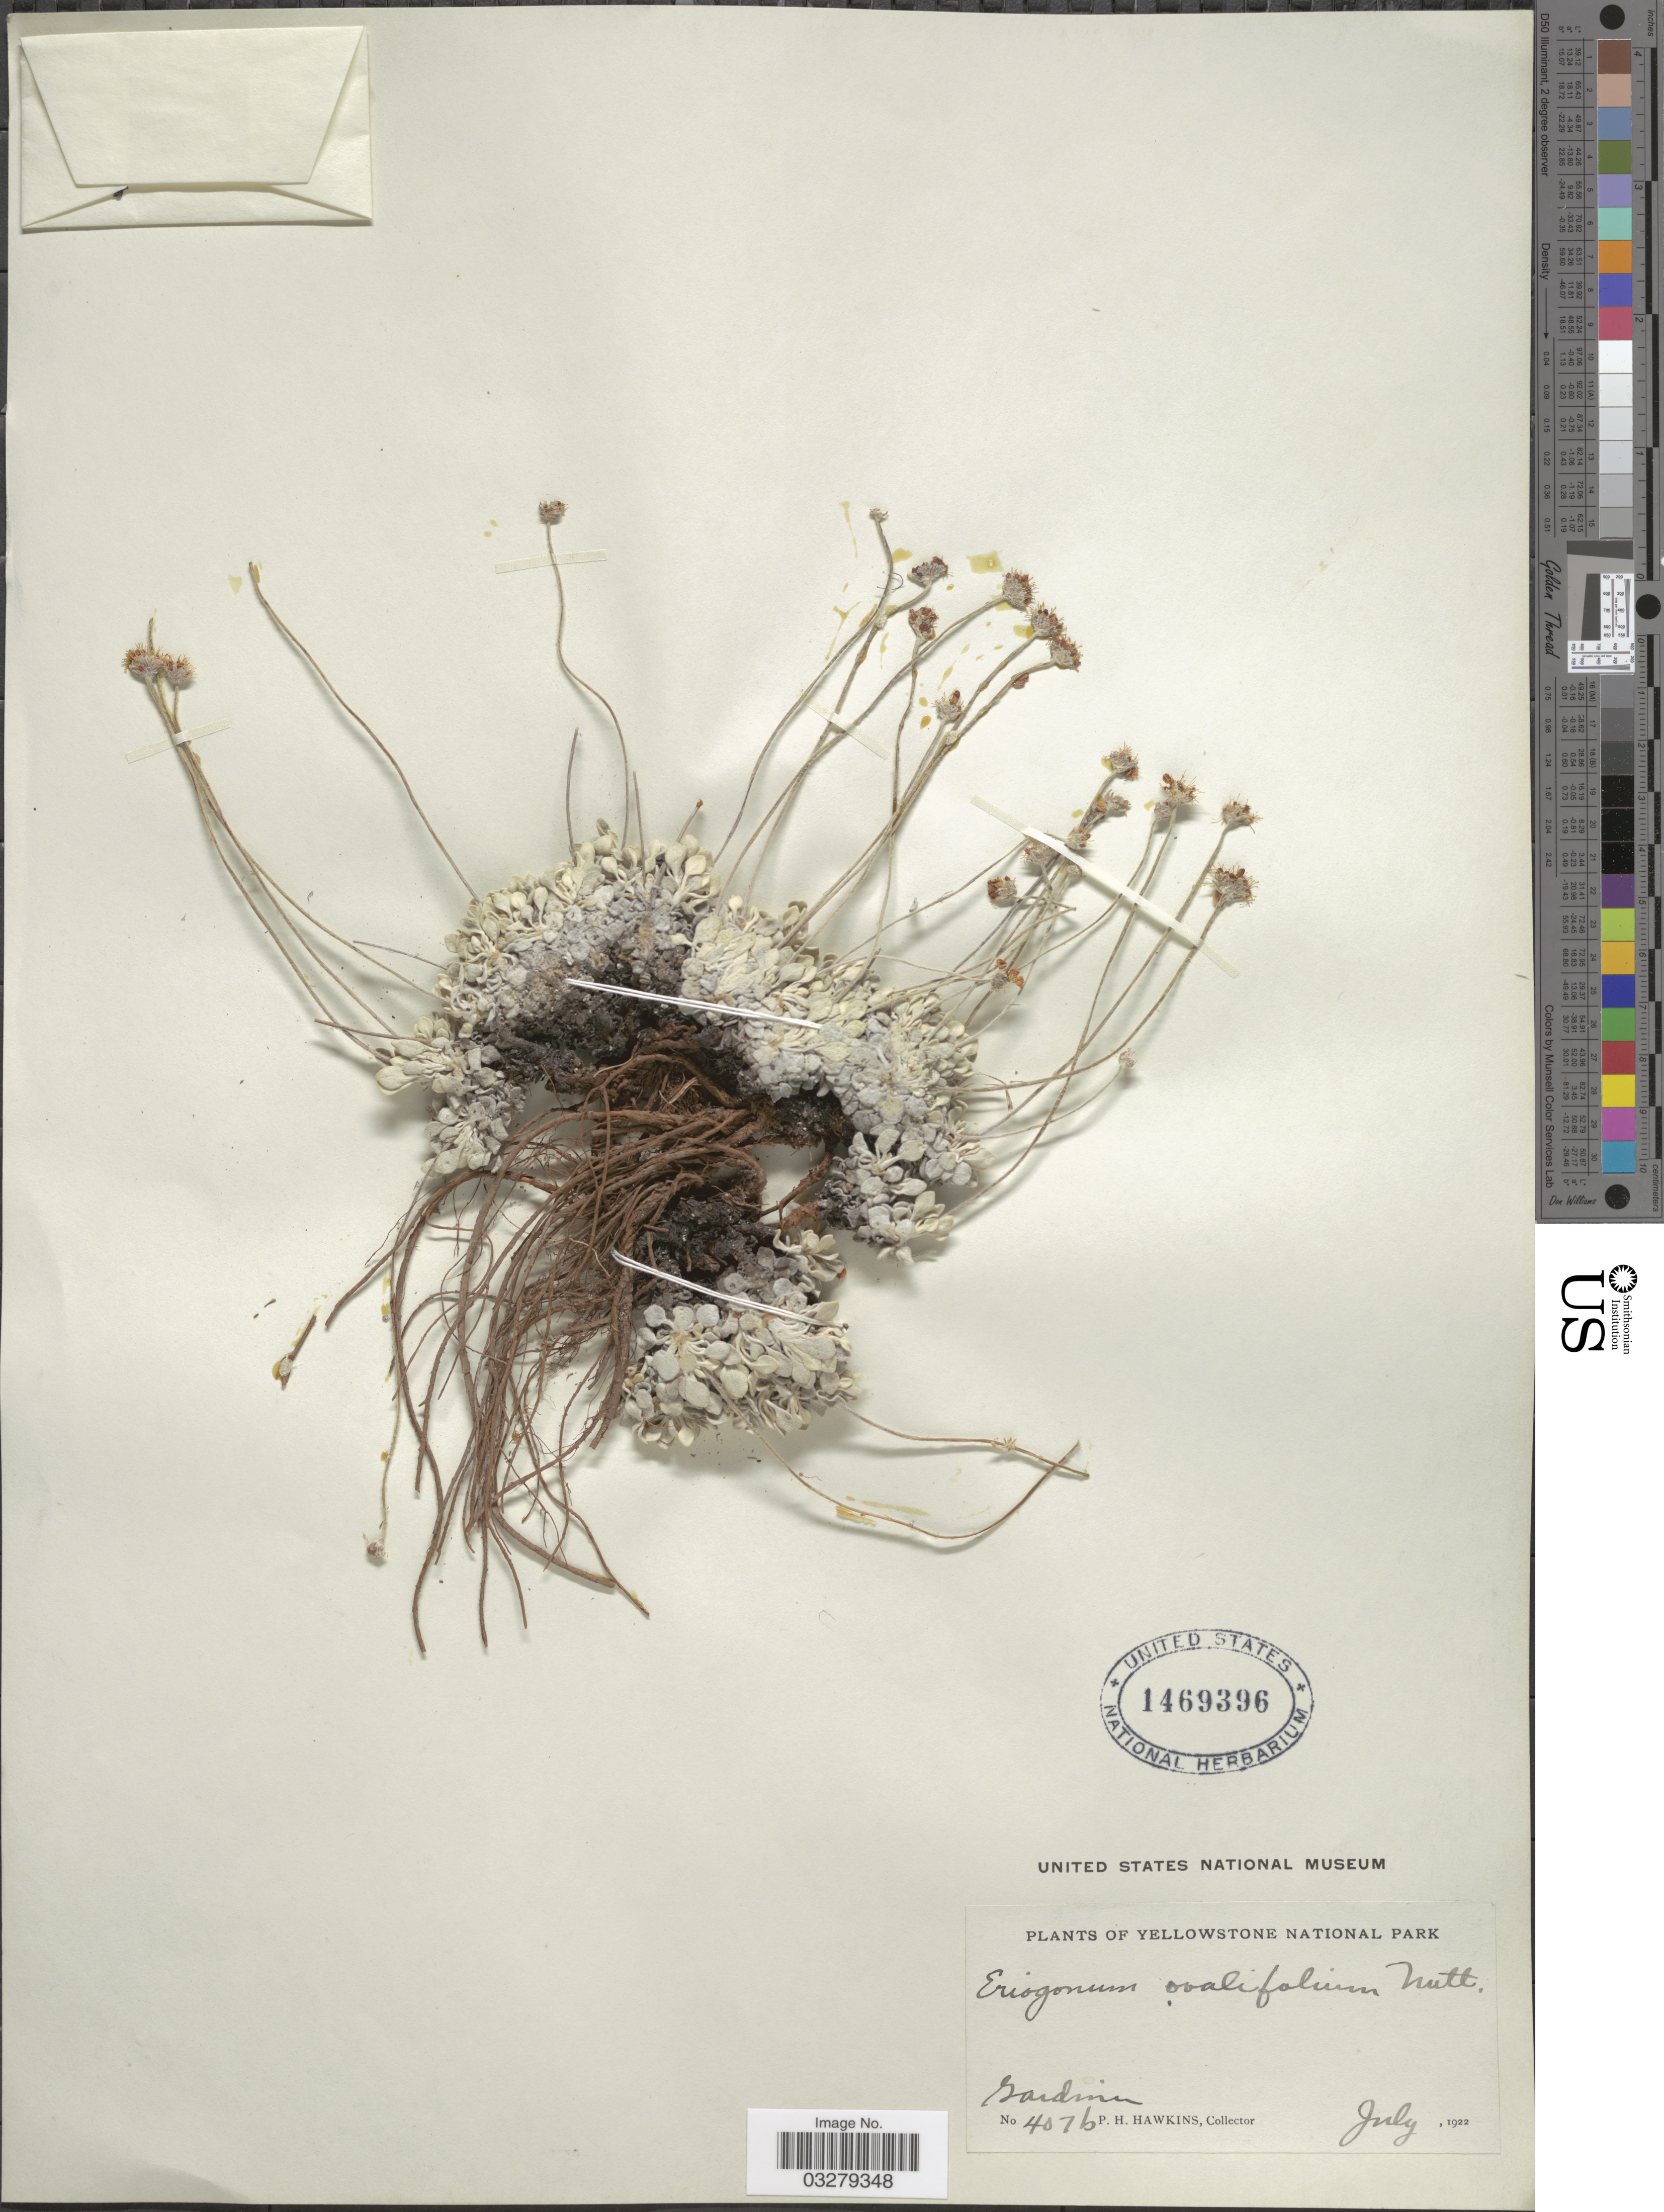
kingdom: Plantae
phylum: Tracheophyta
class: Magnoliopsida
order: Caryophyllales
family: Polygonaceae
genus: Eriogonum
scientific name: Eriogonum ovalifolium var. depressum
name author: Blank.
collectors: P. Hawkins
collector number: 407b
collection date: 1922-07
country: United States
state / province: Montana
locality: Yellowstone National Park, Gardiner.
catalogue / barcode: US 1469396